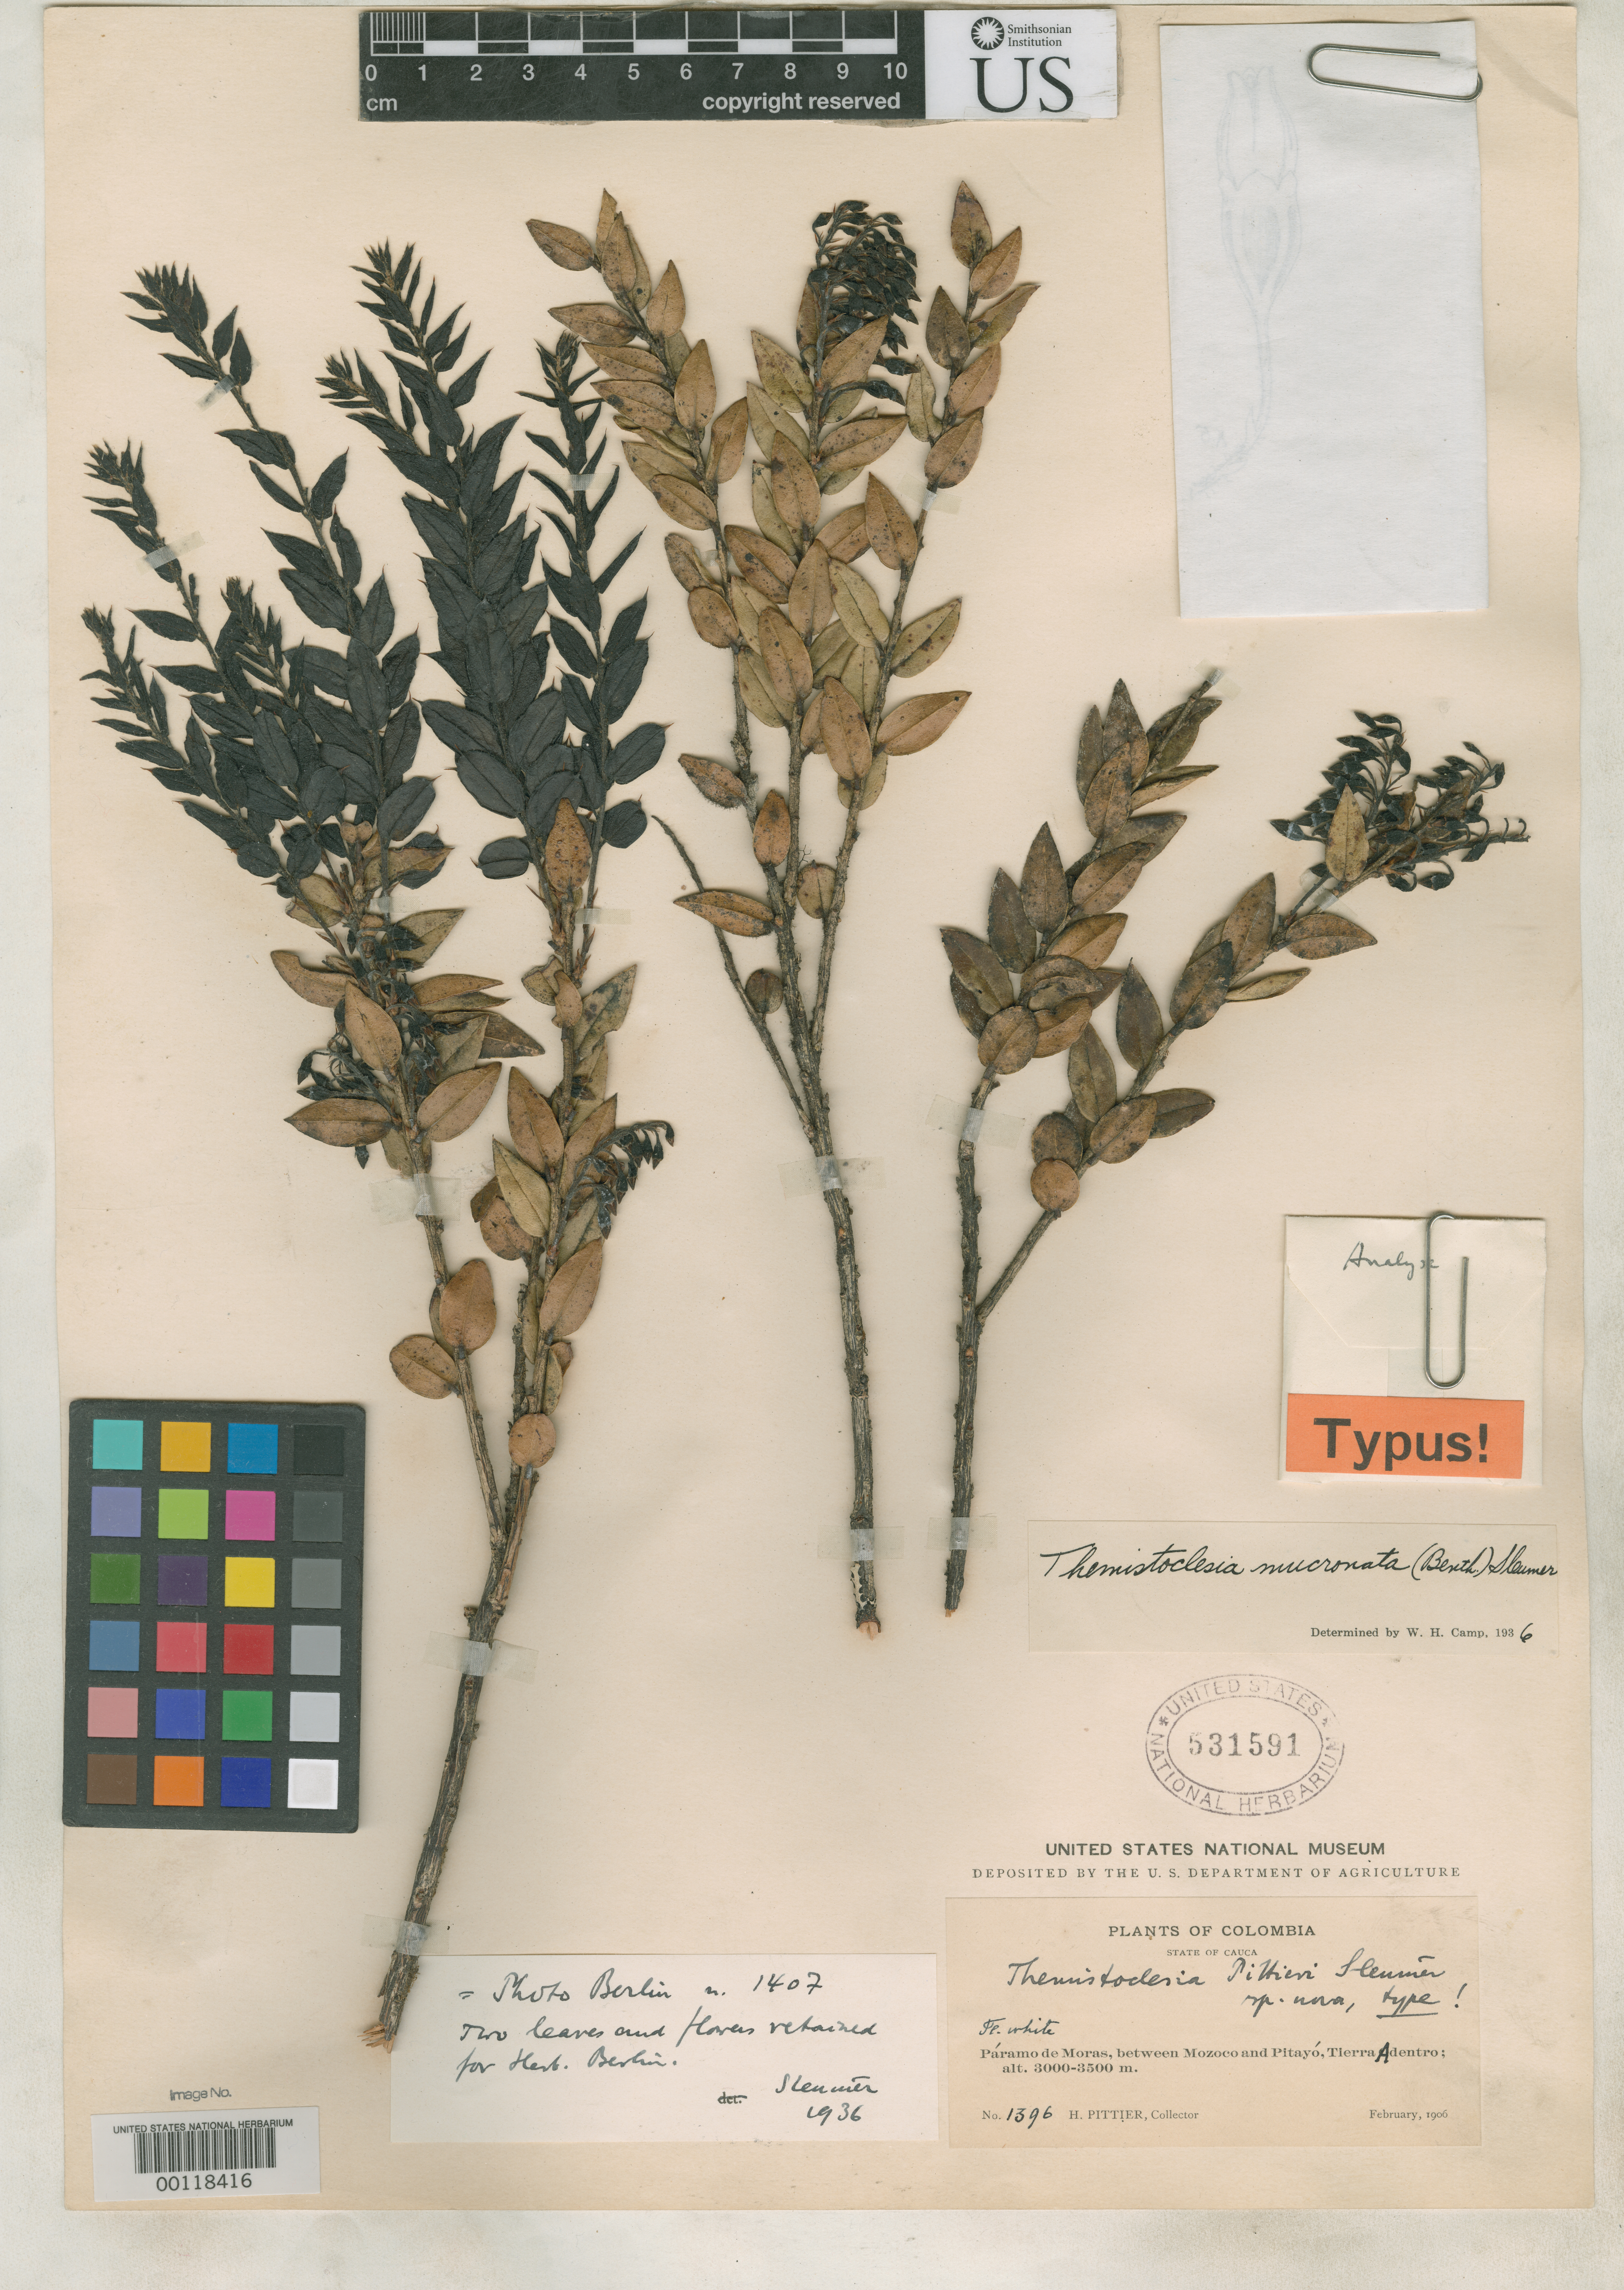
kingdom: Plantae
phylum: Tracheophyta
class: Magnoliopsida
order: Ericales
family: Ericaceae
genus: Themistoclesia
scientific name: Themistoclesia pittieri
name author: Sleumer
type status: Holotype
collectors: H. F. Pittier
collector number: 1396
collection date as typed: Feb 1906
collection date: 1906-02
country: Colombia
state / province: Cauca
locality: Paramo de Moras, between Mozoco and Pitayo, Tierra Adentro.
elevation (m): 3000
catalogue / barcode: US 531591